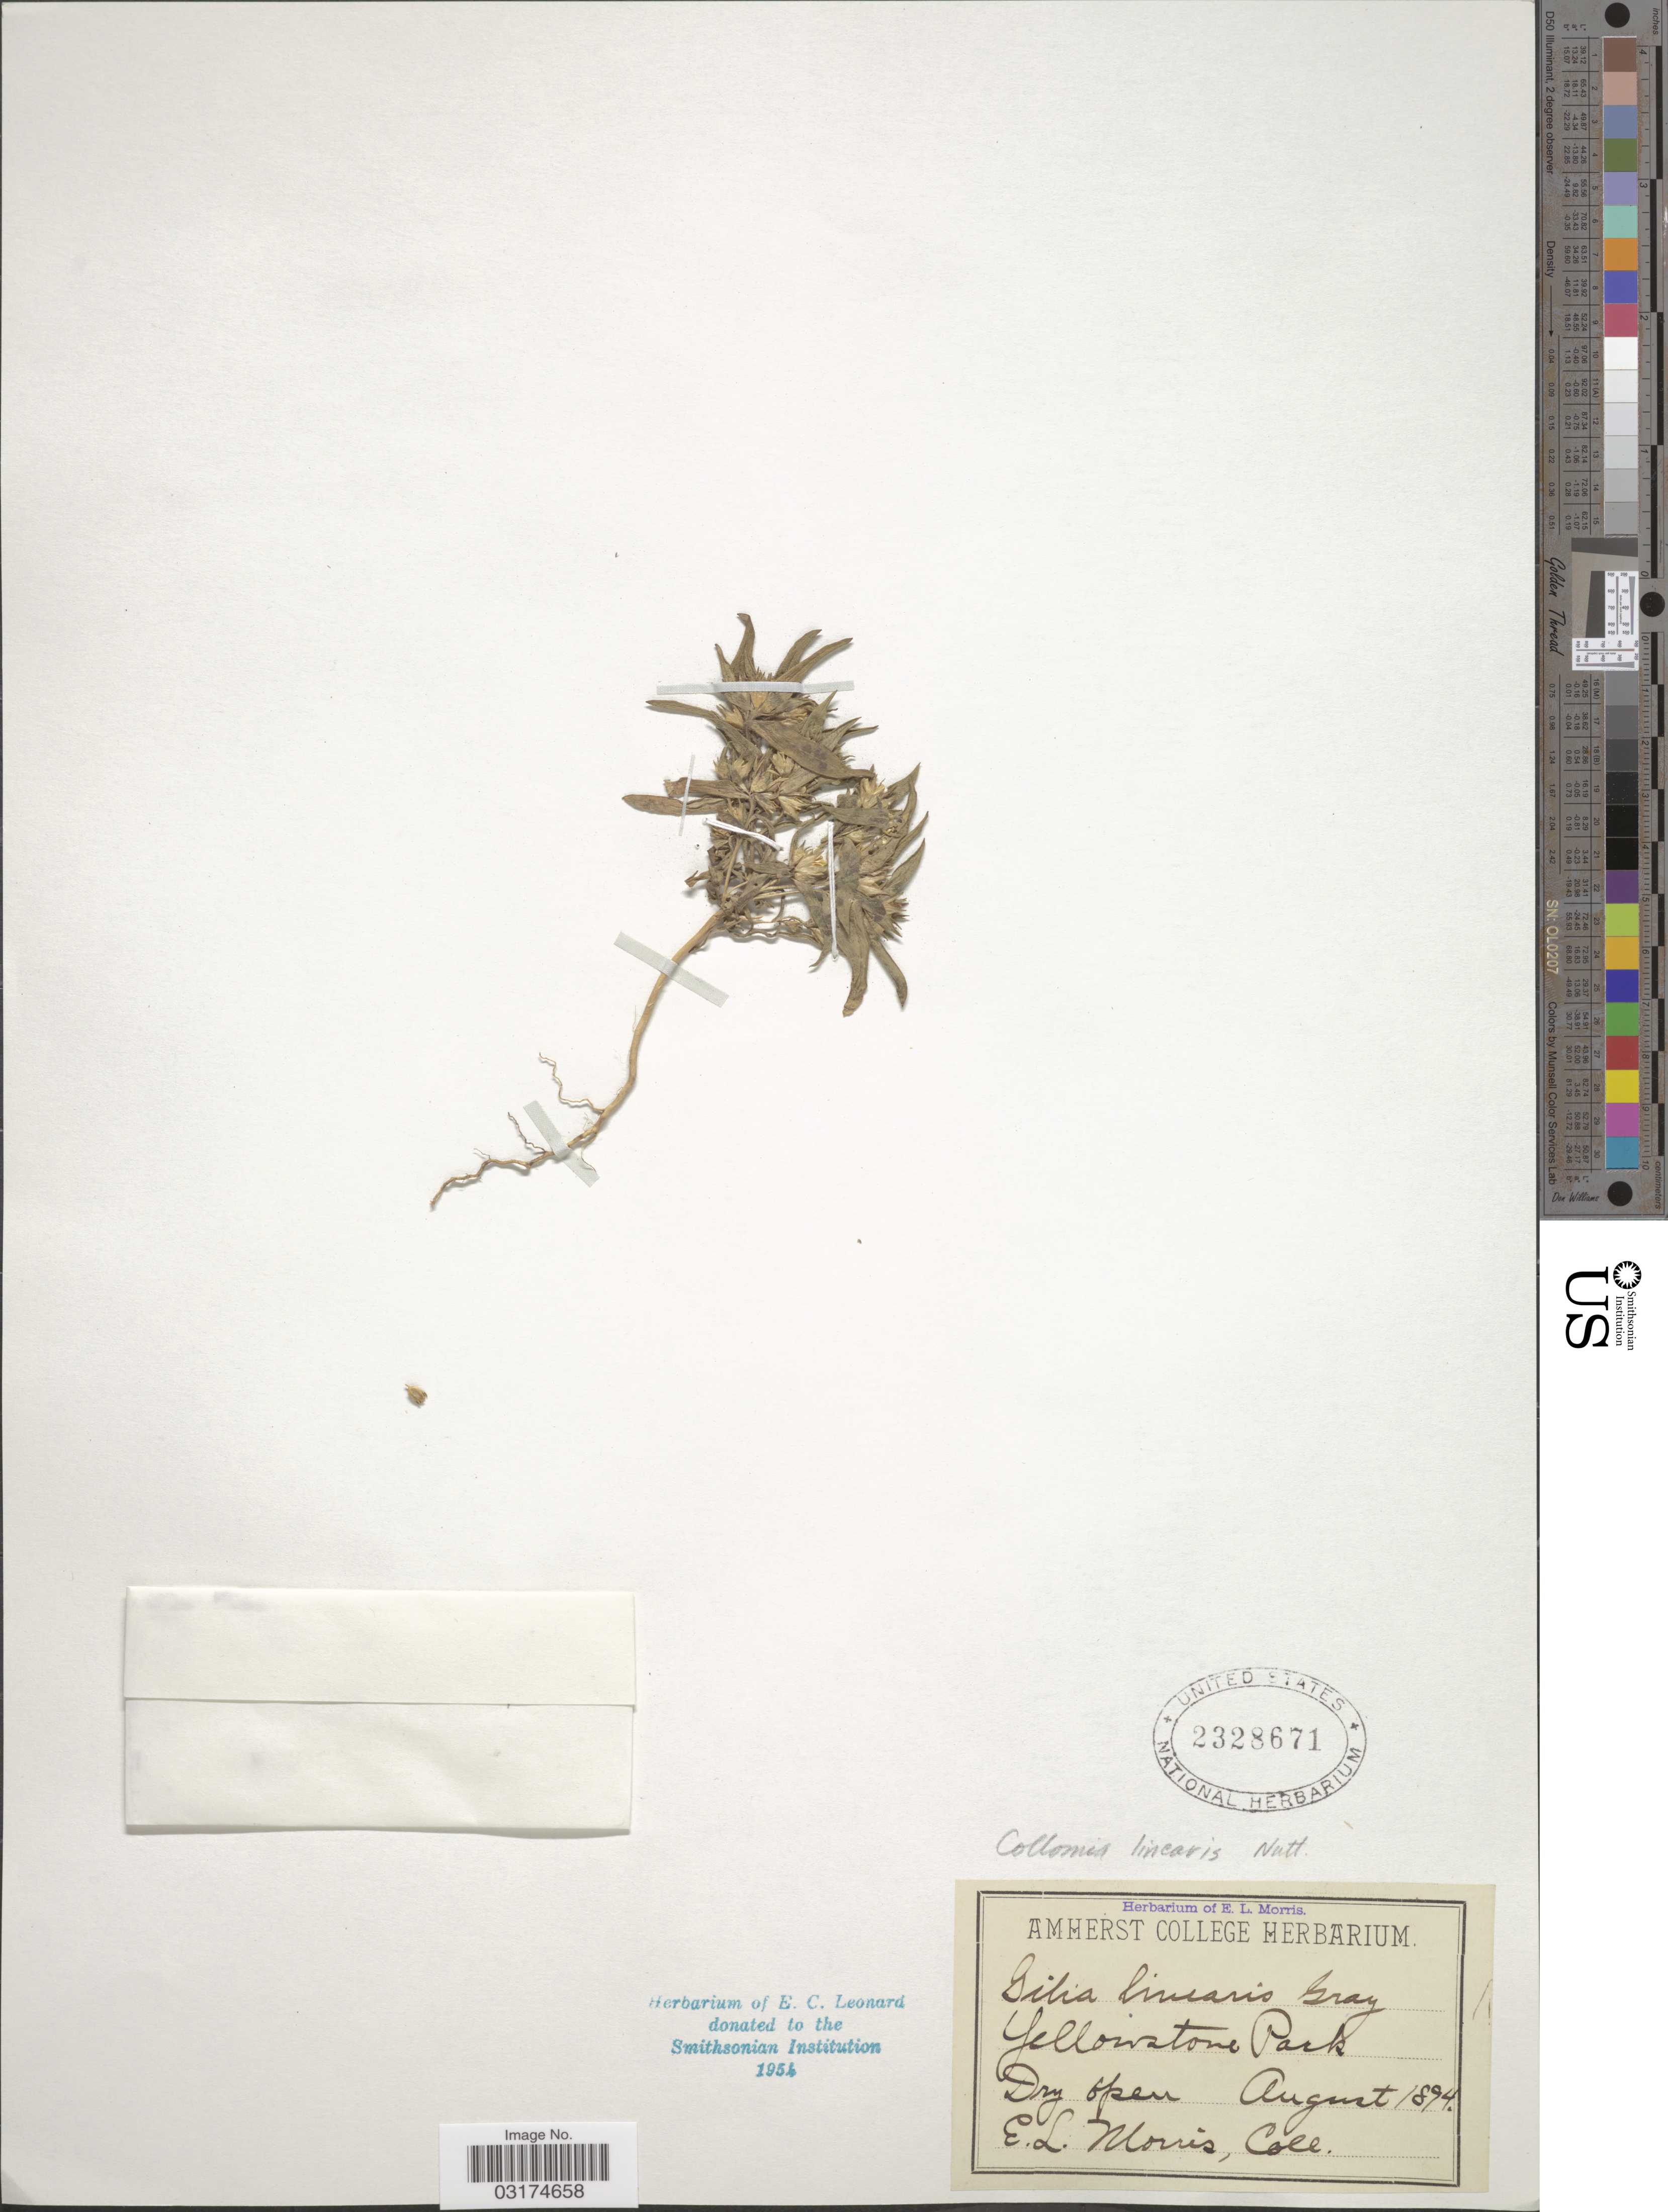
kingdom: Plantae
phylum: Tracheophyta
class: Magnoliopsida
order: Ericales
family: Polemoniaceae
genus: Collomia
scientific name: Collomia linearis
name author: Nutt.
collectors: E. Morris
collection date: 1894-08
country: United States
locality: Yellowstone Park.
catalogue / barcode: US 2328671